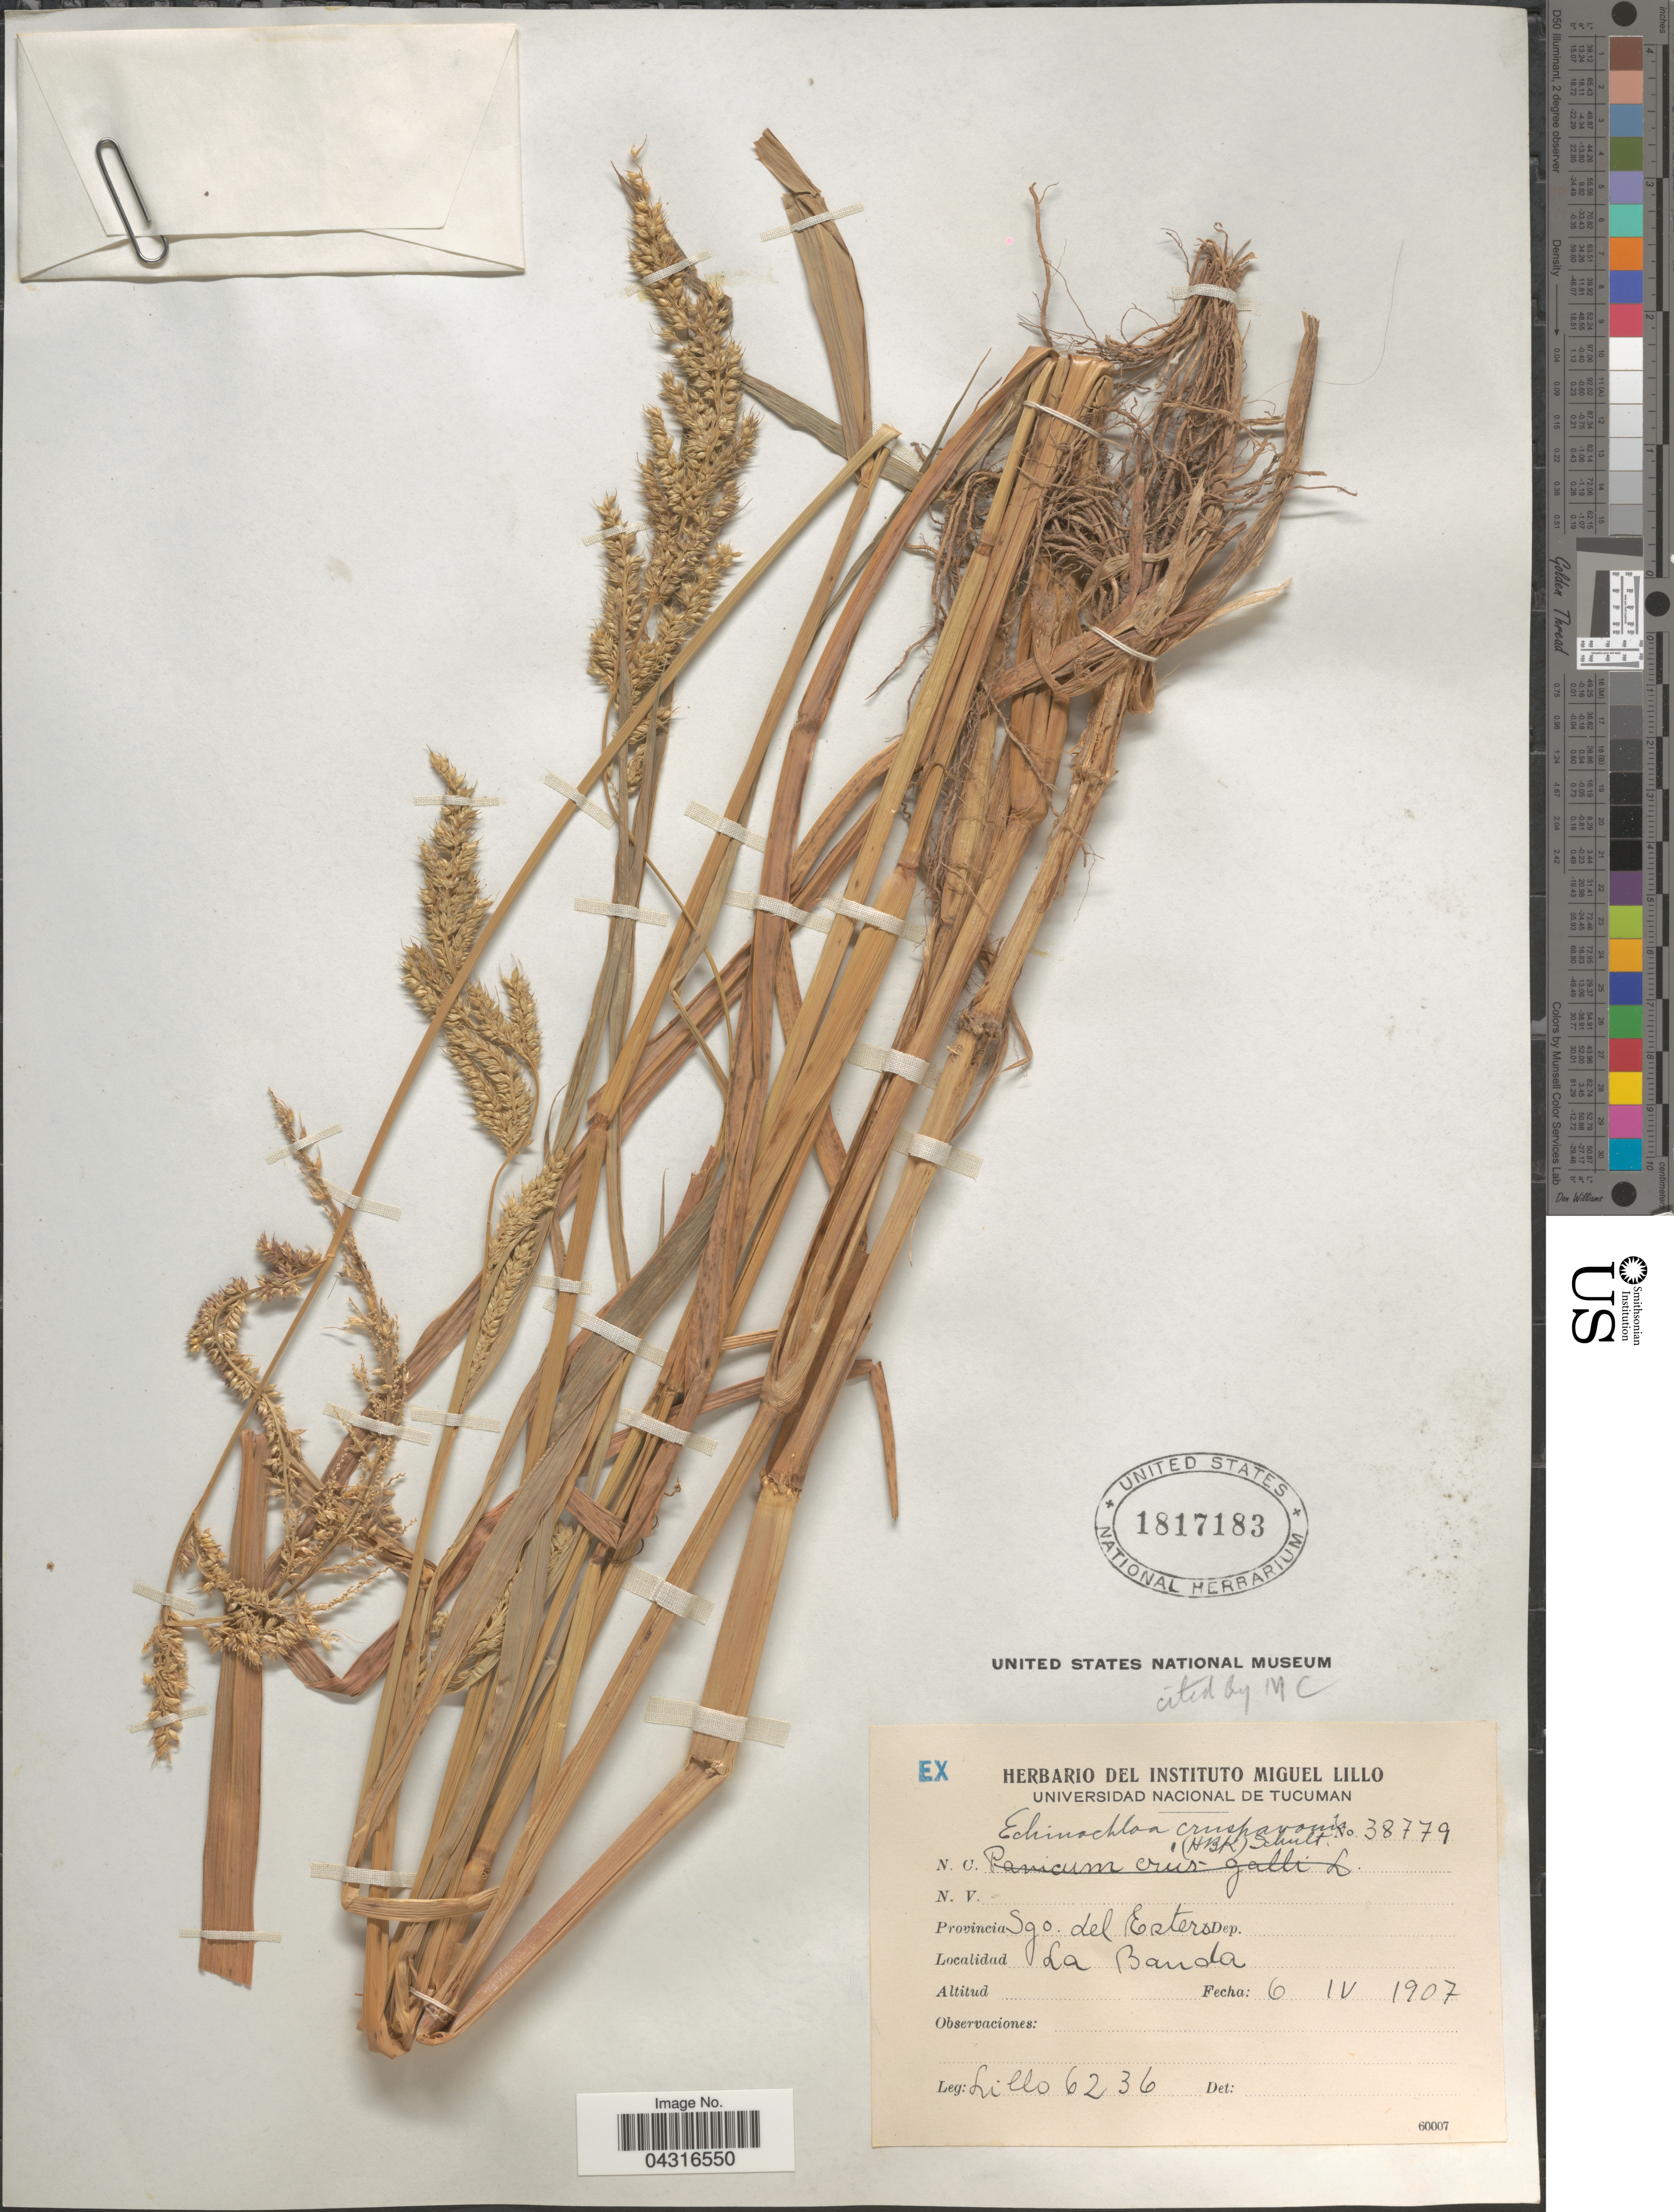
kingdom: Plantae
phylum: Tracheophyta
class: Liliopsida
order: Poales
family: Poaceae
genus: Echinochloa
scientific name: Echinochloa crus-pavonis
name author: (Kunth) Schult.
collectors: M. Lillo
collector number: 6236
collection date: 1907-04-06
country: Argentina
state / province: Santiago del Estero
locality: La Banda.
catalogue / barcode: US 1817183